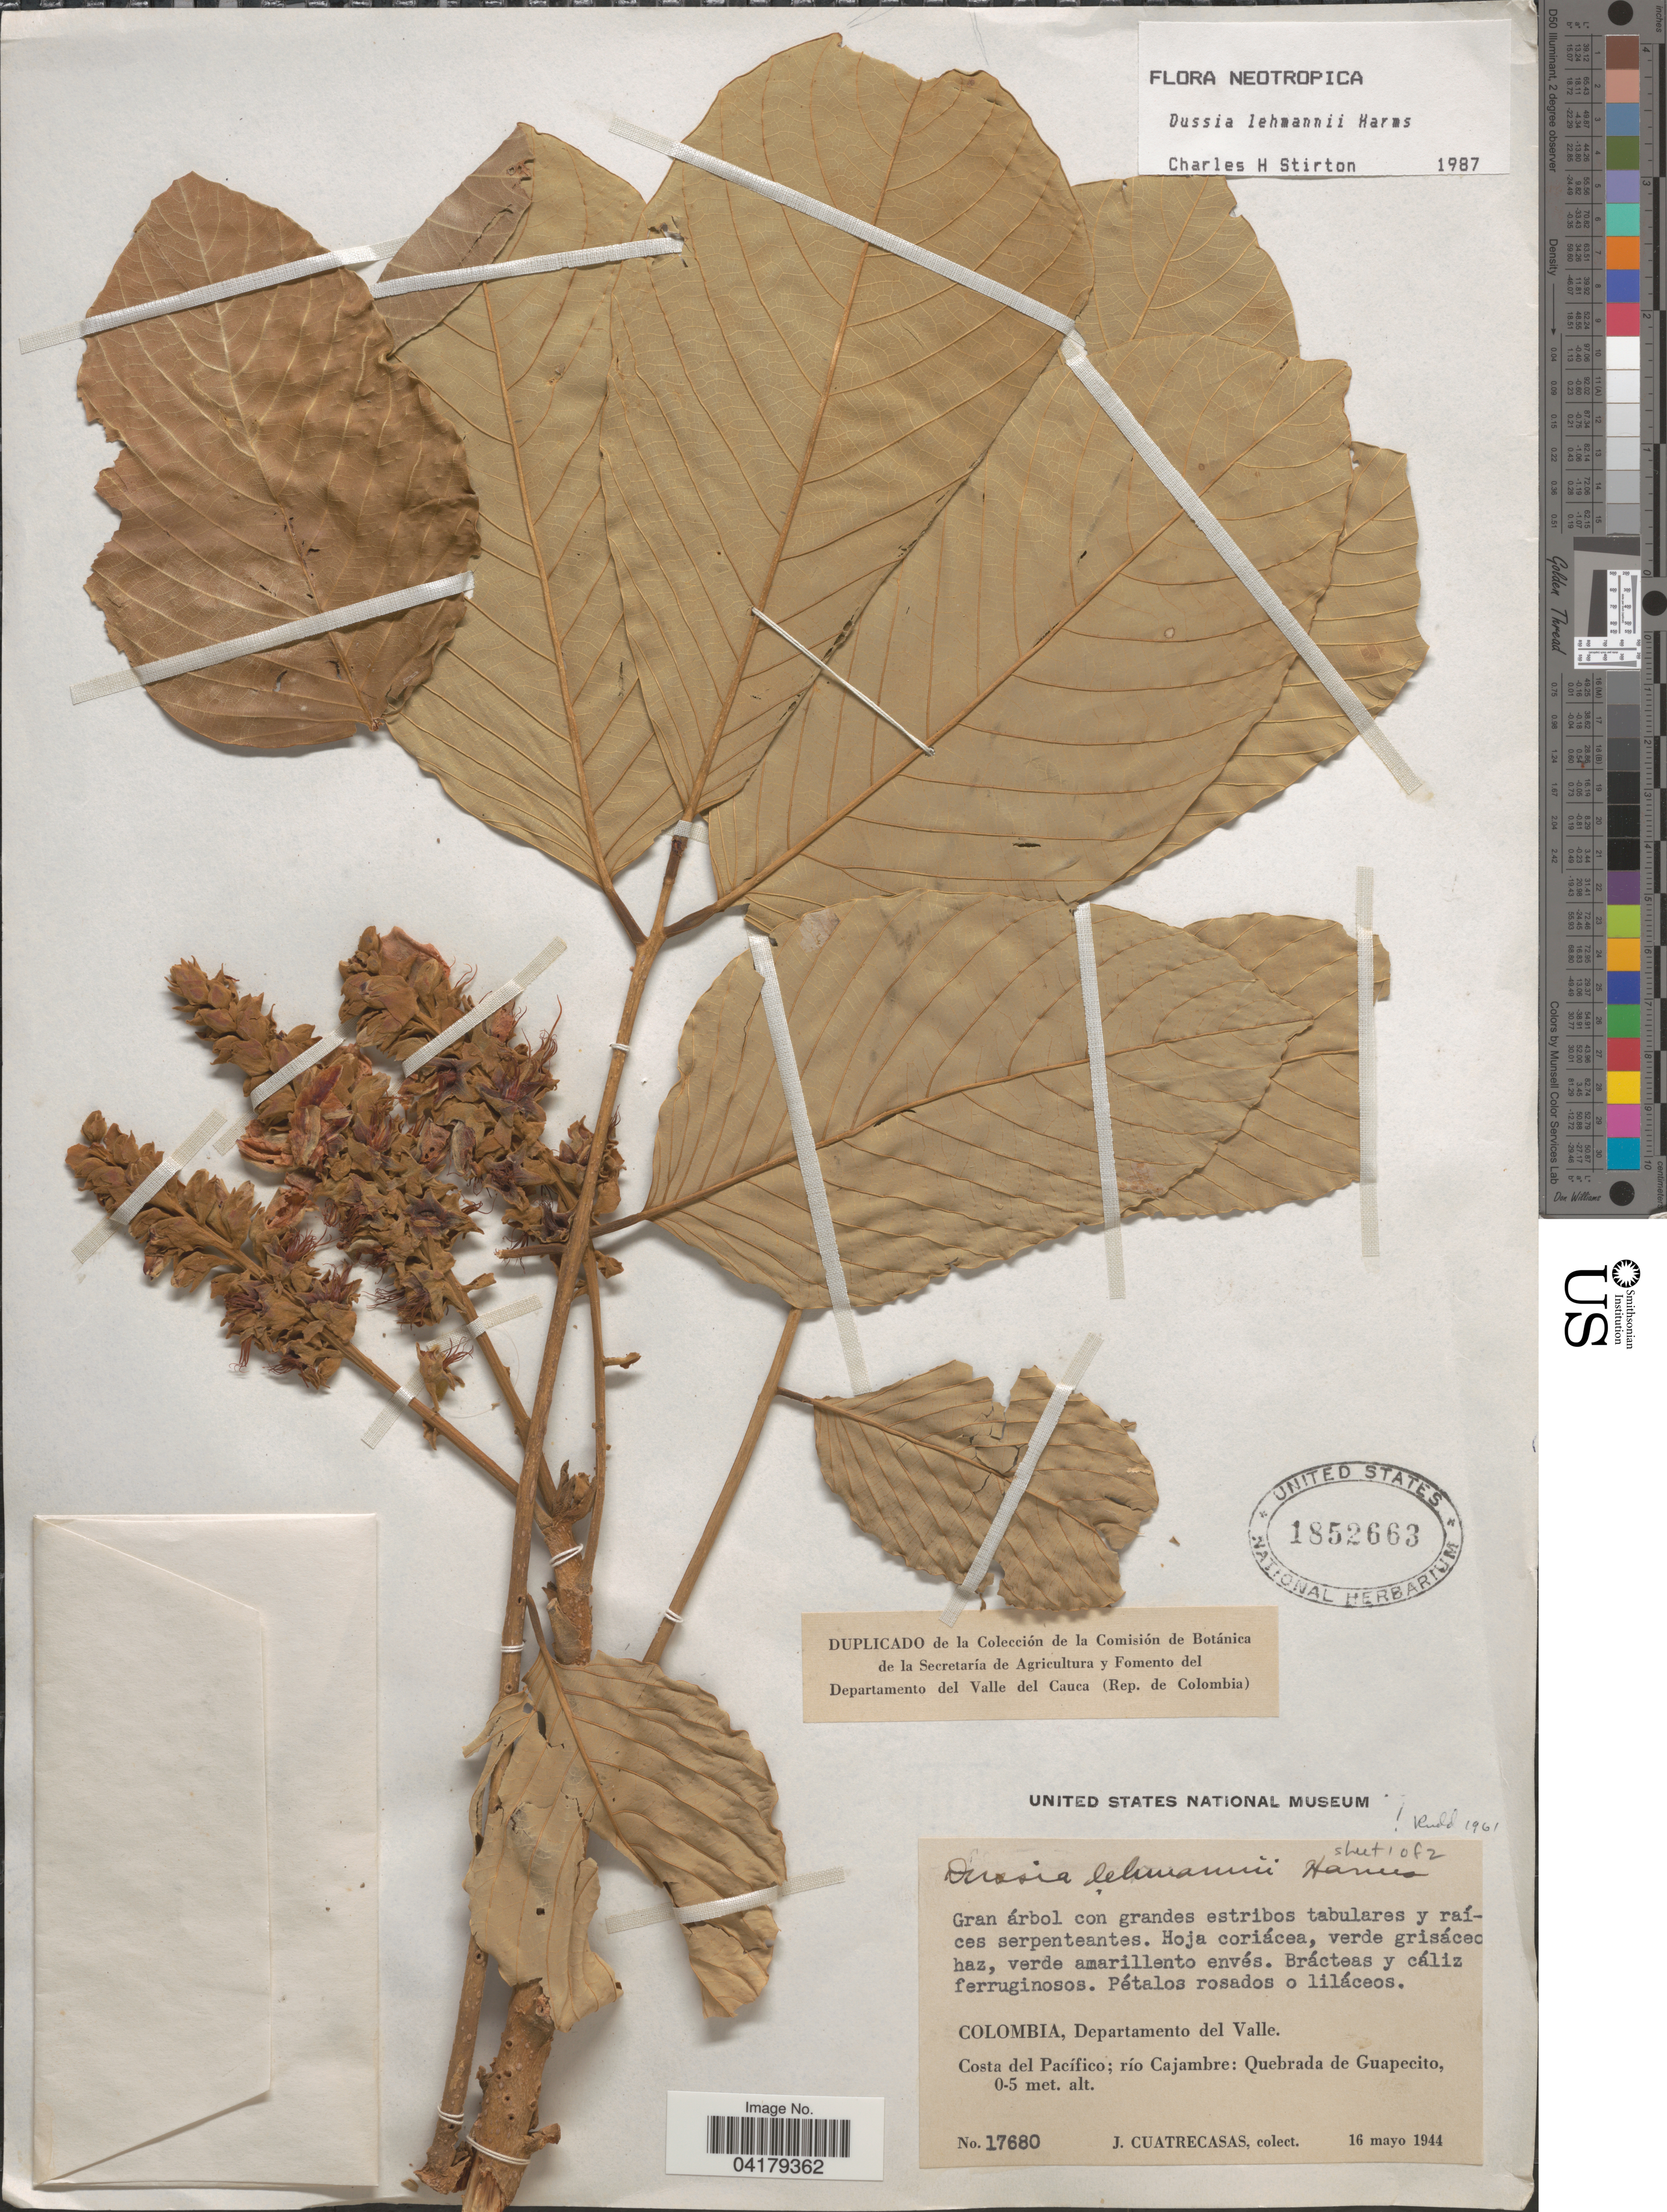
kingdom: Plantae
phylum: Tracheophyta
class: Magnoliopsida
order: Fabales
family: Fabaceae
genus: Dussia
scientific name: Dussia lehmannii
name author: Harms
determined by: Stirton, Charles H.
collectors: J. Cuatrecasas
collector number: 17680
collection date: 1944-05-16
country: Colombia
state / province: Valle del Cauca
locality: Departamento del Valle. Costa del Pacífico; río Cajambre: Quebrada de Guapecito.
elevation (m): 0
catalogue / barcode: US 1852663